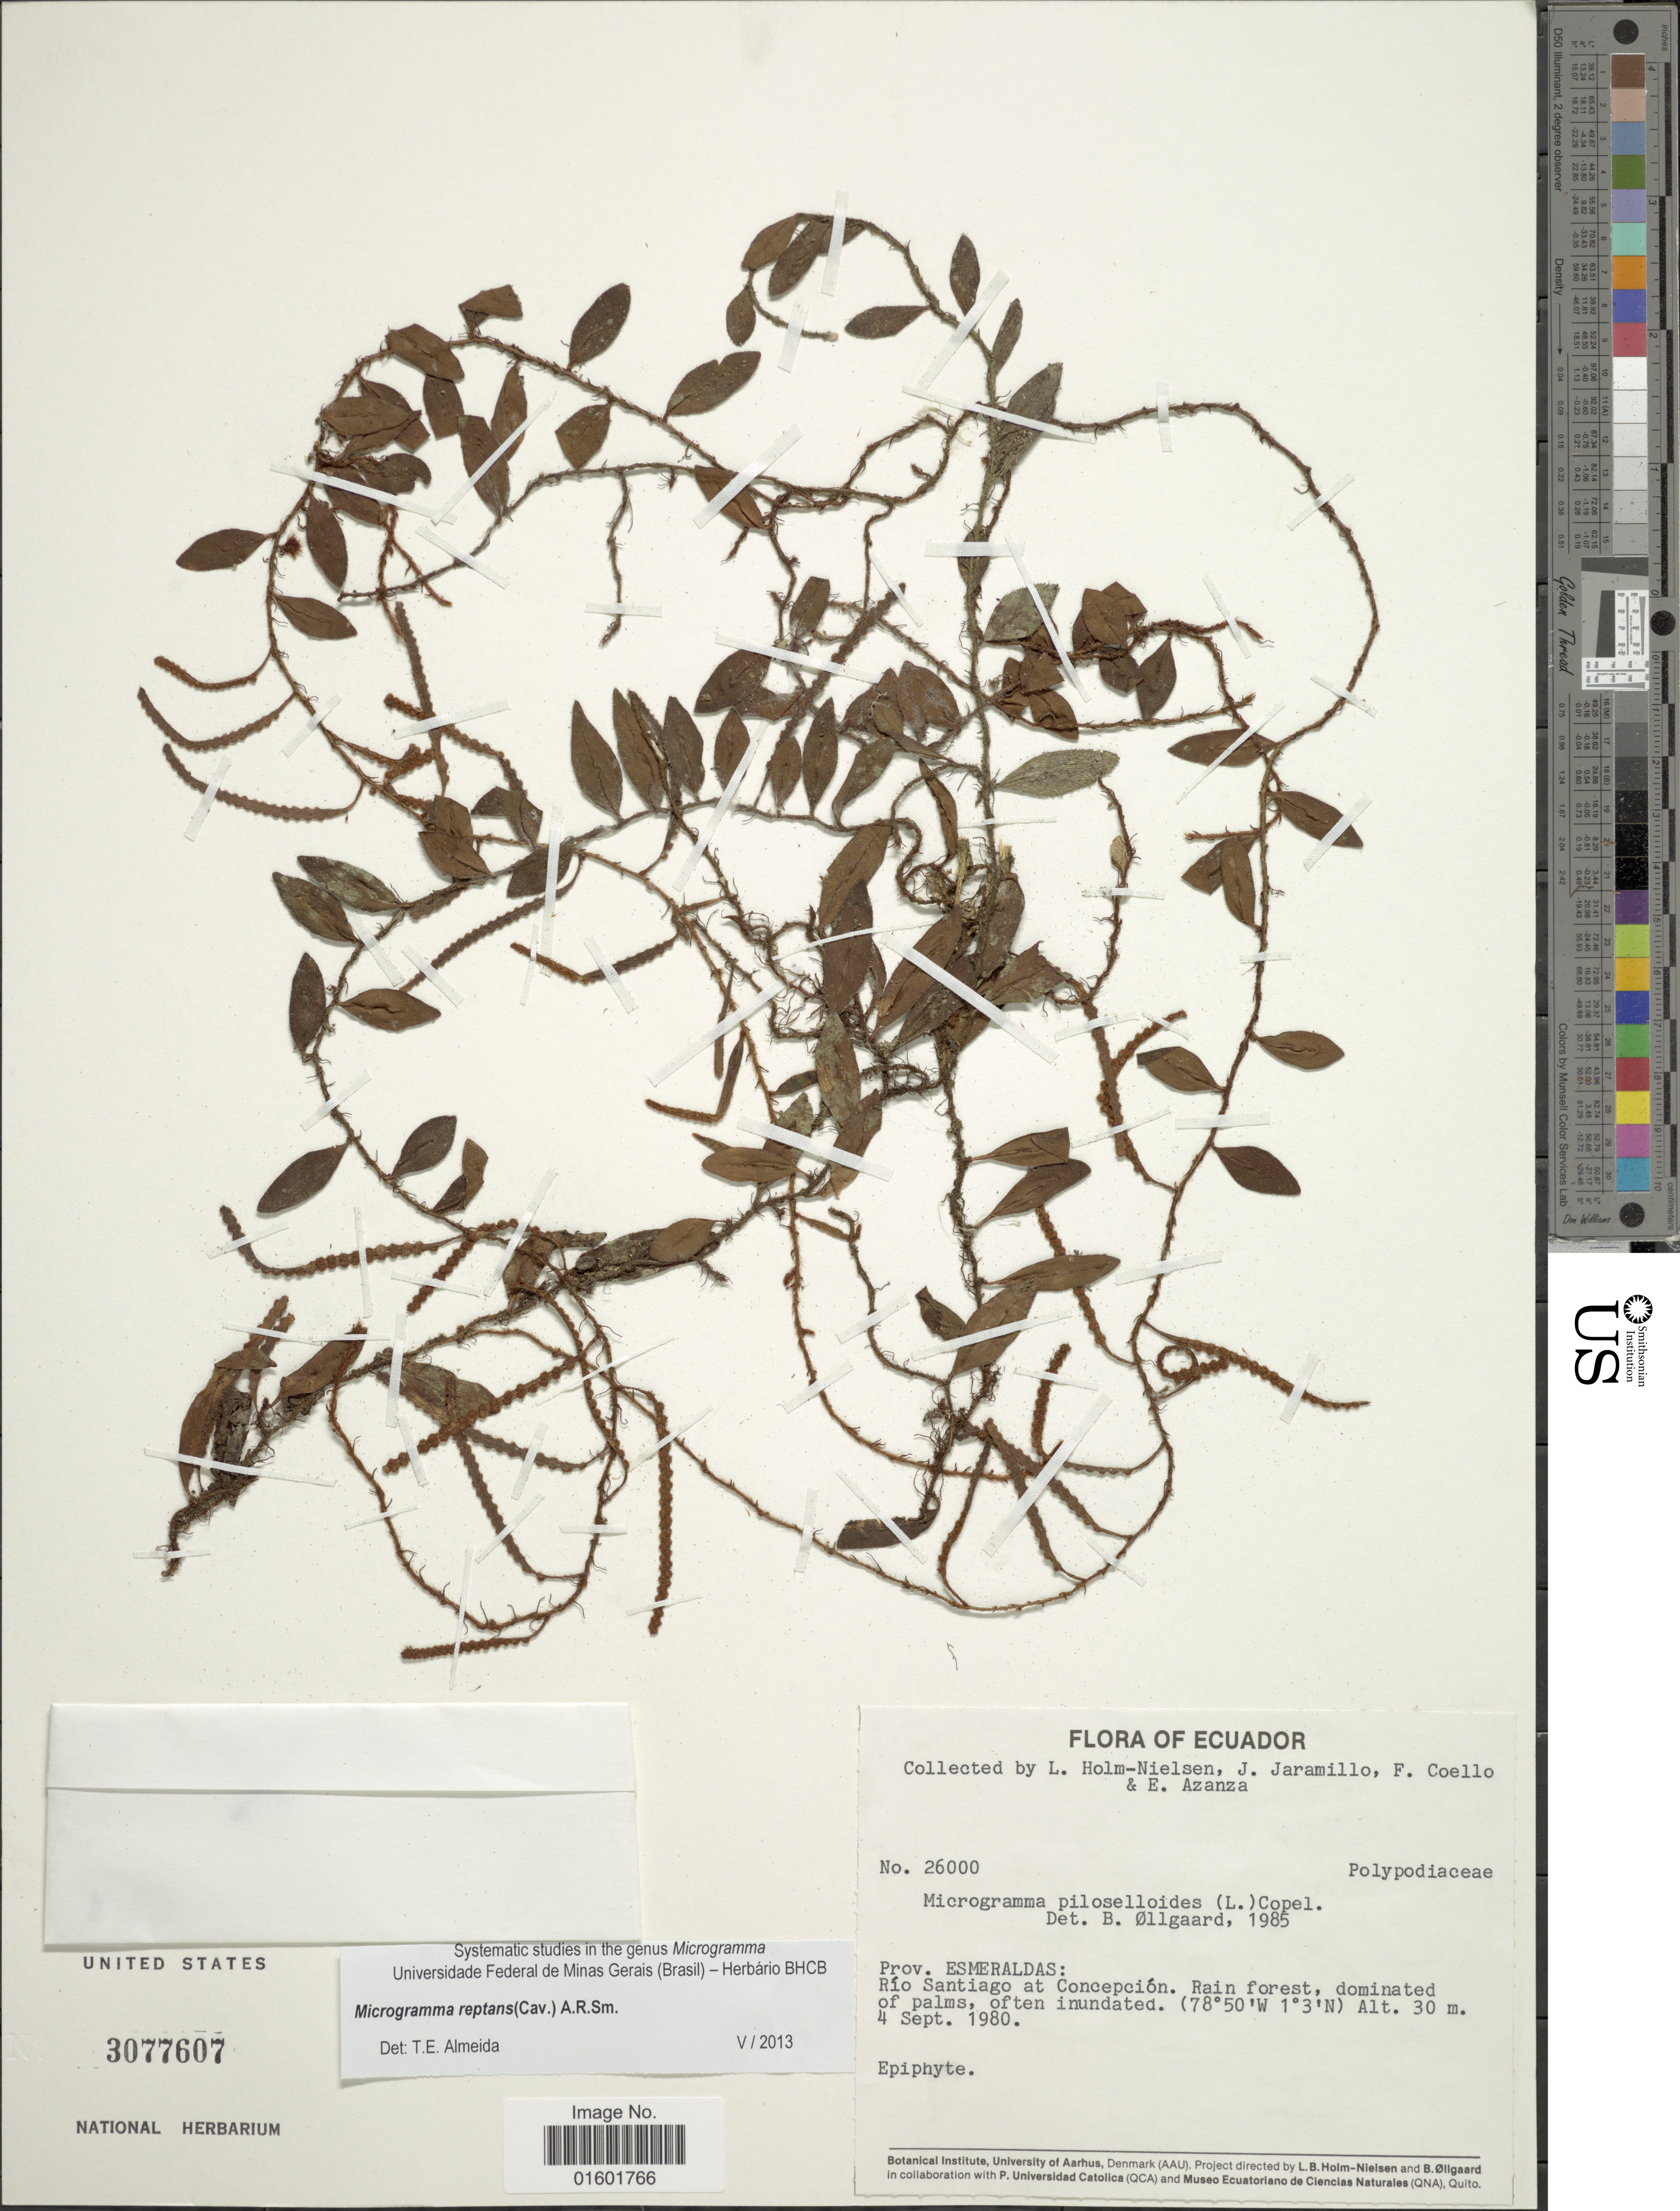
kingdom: Plantae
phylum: Tracheophyta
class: Polypodiopsida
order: Polypodiales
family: Polypodiaceae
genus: Microgramma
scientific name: Microgramma reptans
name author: (Cav.) A.R. Sm.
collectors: L. B. Holm-Nielsen, J. Jaramillo, F. Coello & E. Azanza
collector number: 26000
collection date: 1980-09-04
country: Ecuador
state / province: Esmeraldas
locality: Rio Santiago at Concepcion. Rain forest, dominated of Palms, often inundated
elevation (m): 30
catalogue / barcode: US 3077607